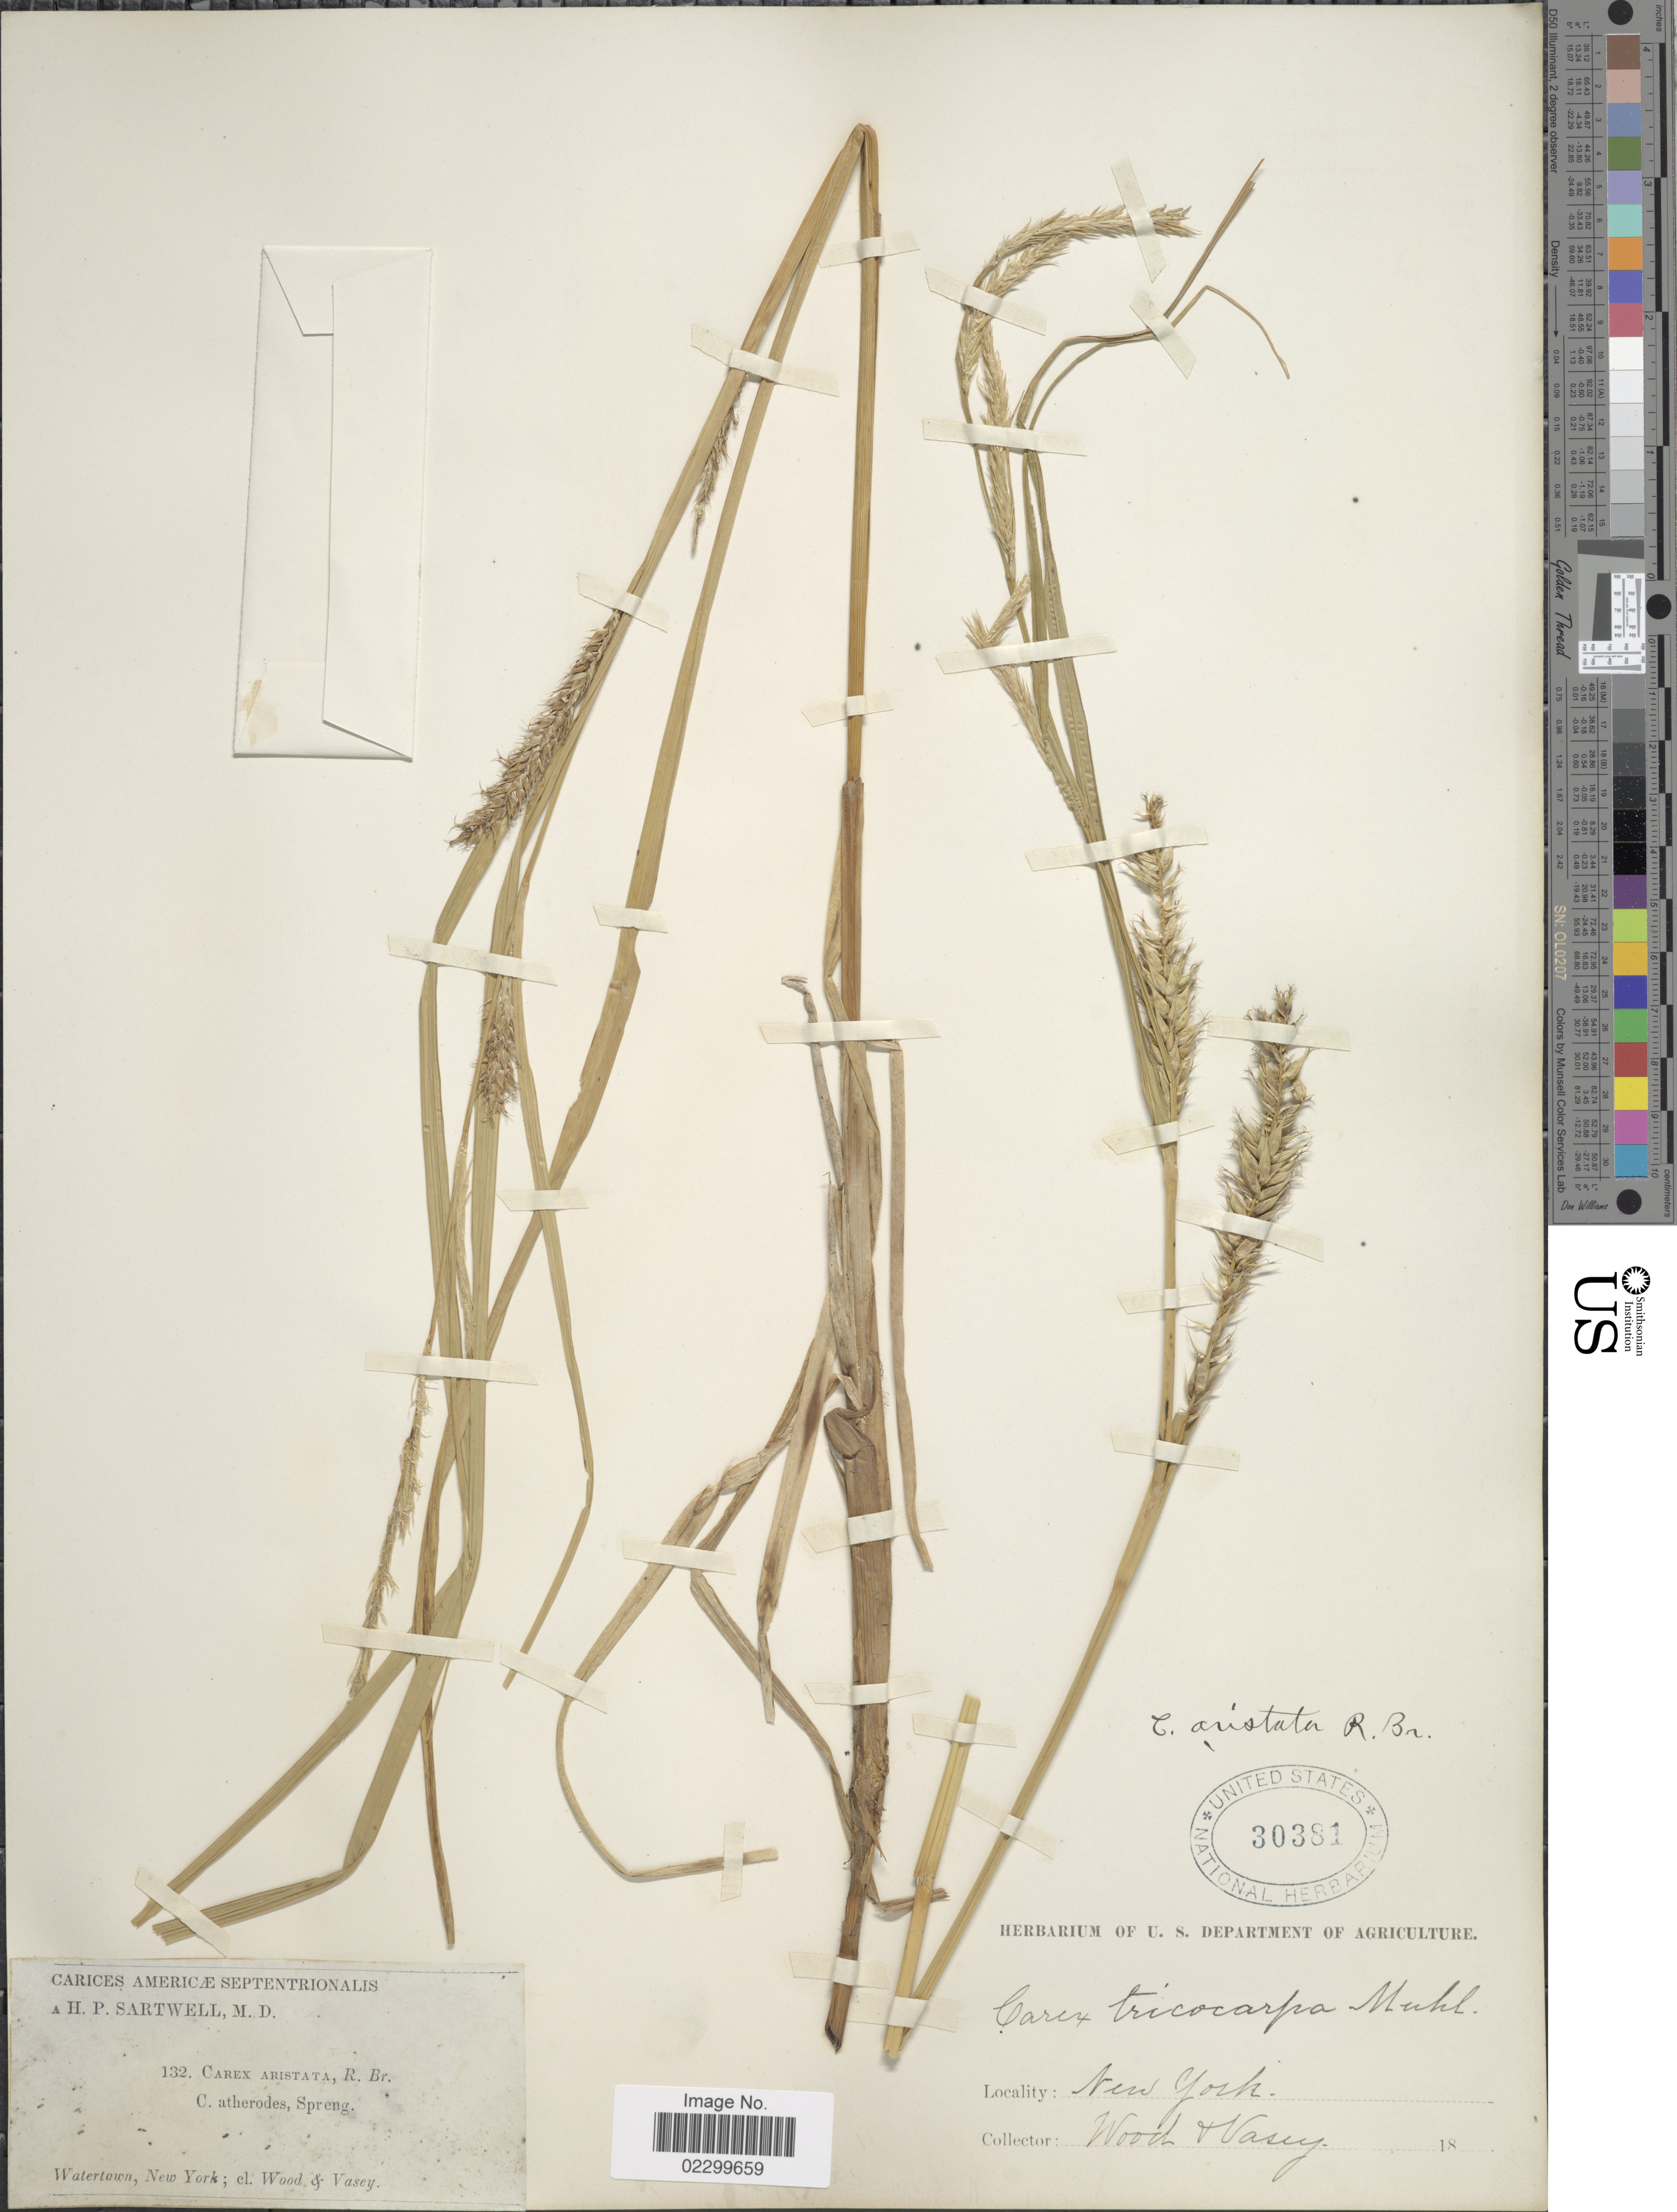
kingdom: Plantae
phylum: Tracheophyta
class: Liliopsida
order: Poales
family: Cyperaceae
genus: Carex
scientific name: Carex atherodes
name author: Spreng.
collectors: Wood & Vasey, --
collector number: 132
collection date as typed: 18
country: United States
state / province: New York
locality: Watertown.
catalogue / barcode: US 30381